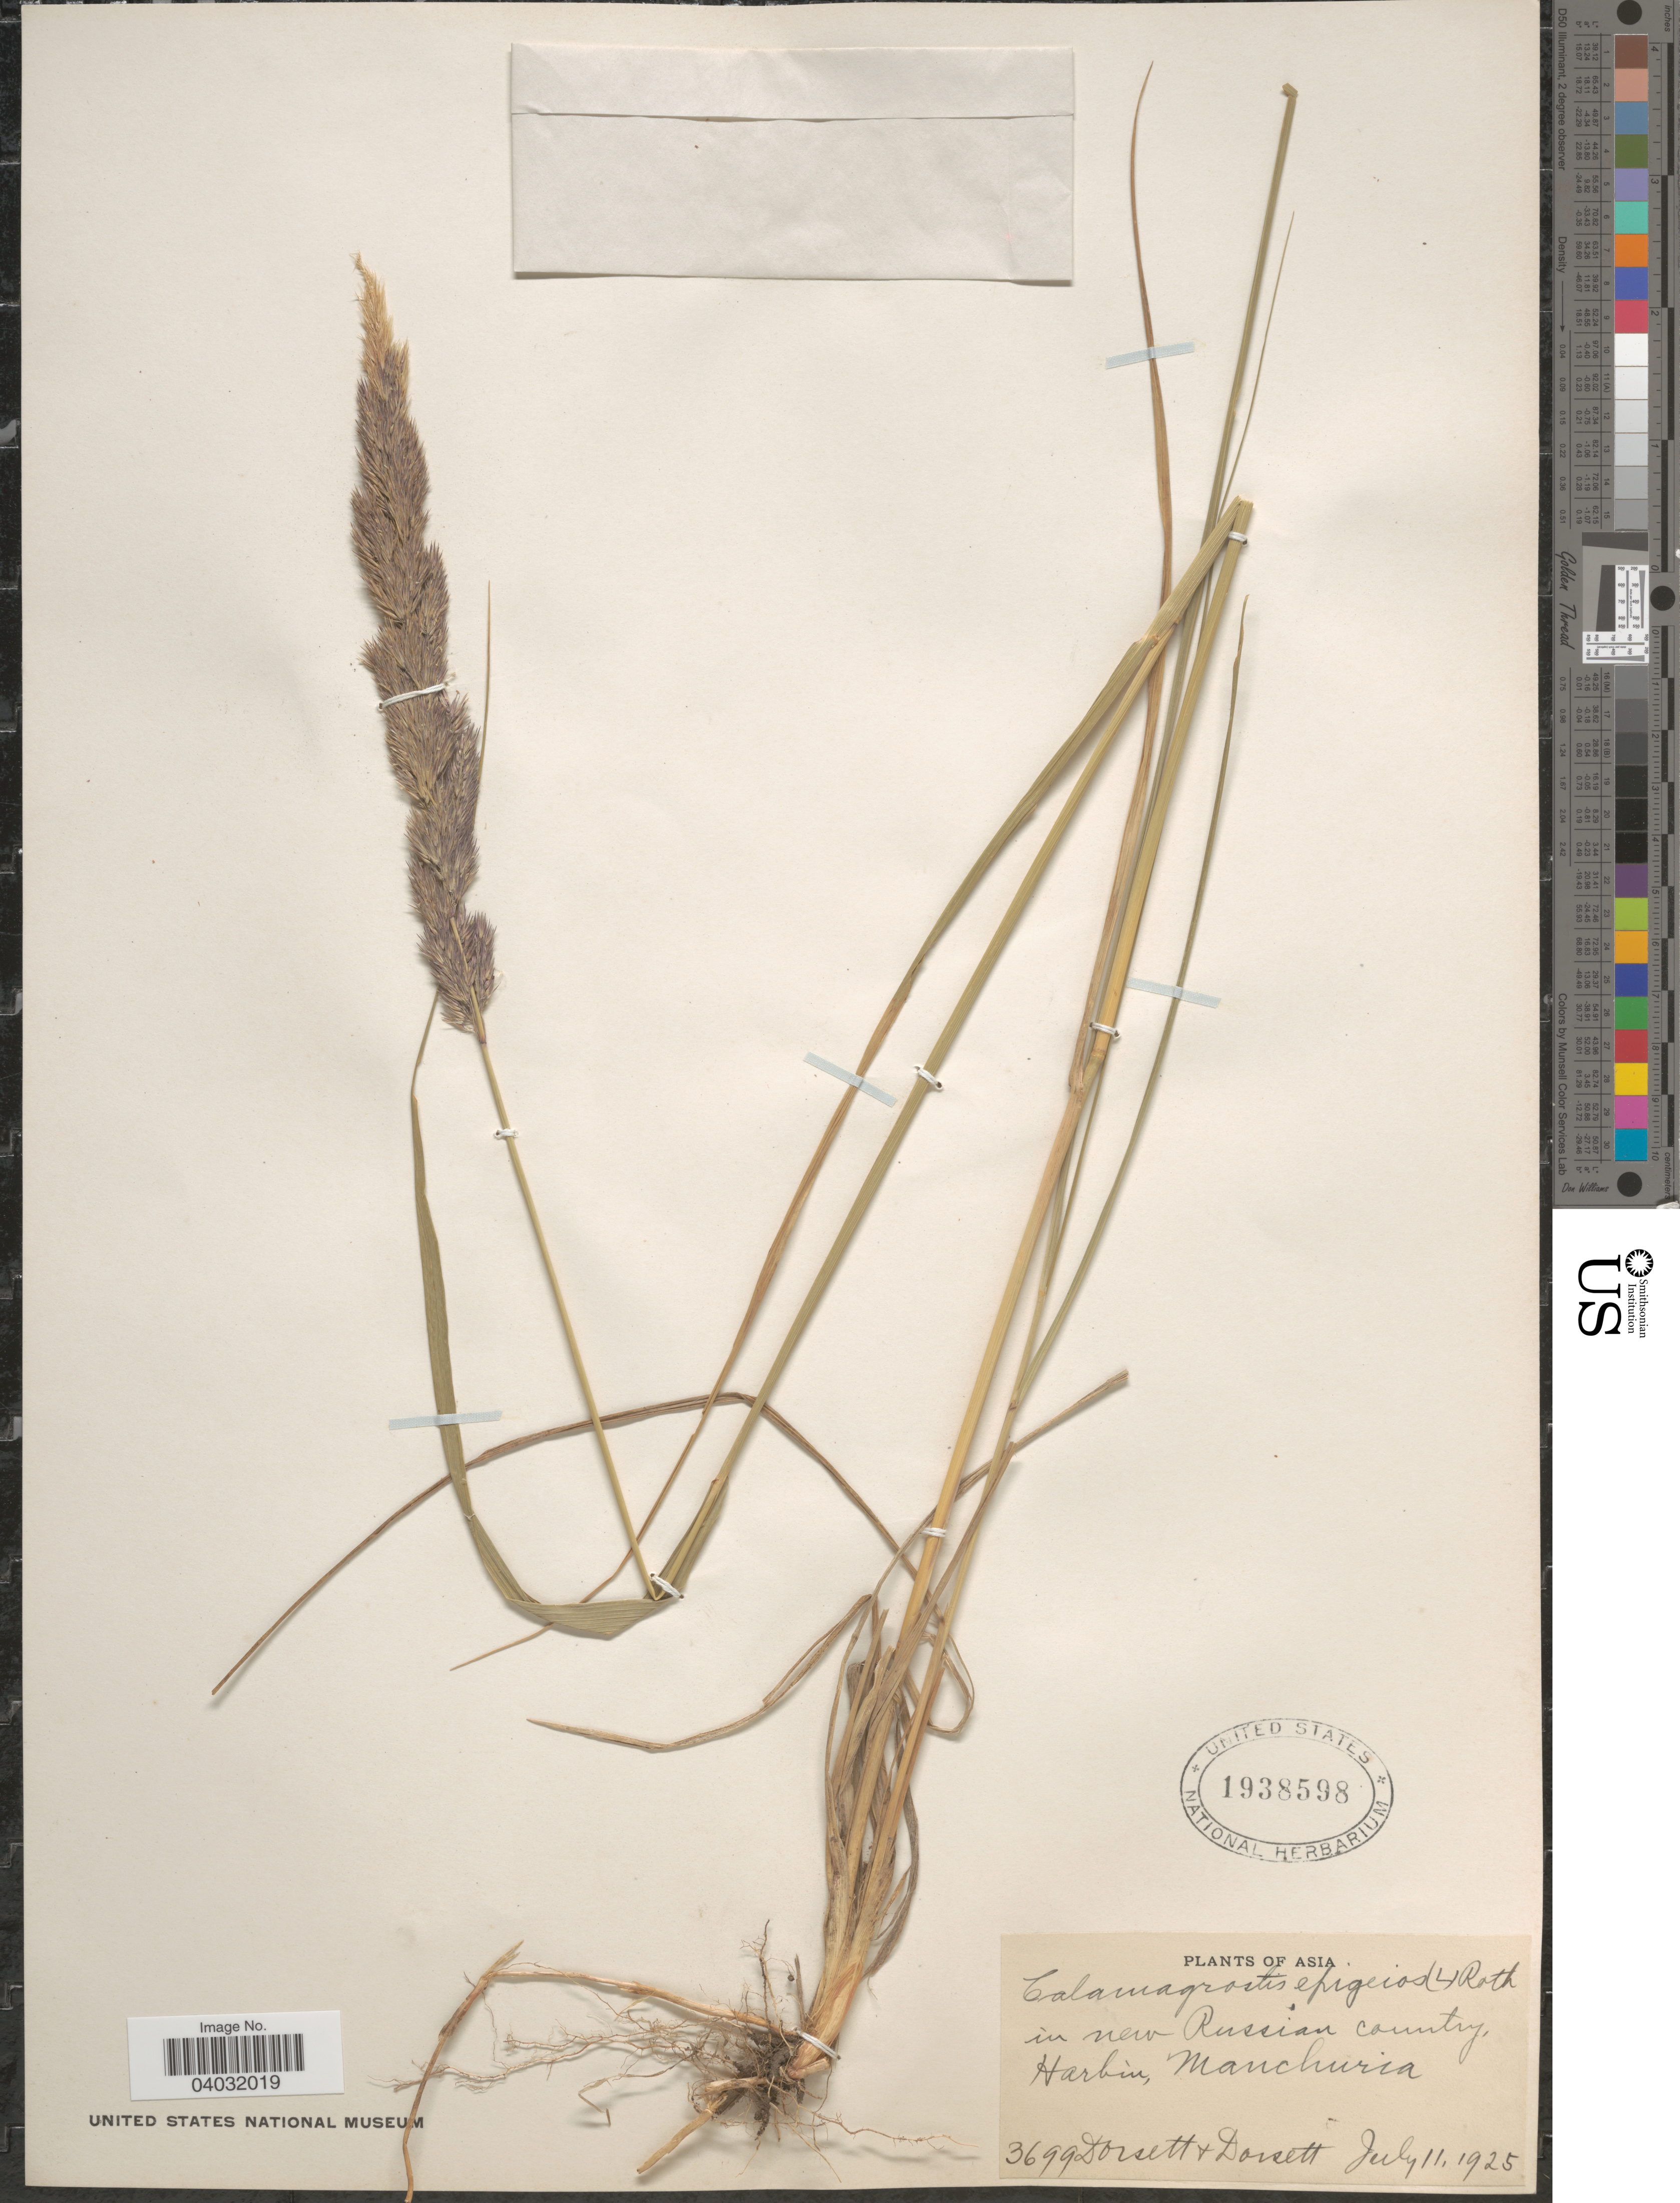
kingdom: Plantae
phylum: Tracheophyta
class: Liliopsida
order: Poales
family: Poaceae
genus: Calamagrostis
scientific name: Calamagrostis epigeios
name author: (L.) Roth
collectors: -- Dorsett & -- Dorsett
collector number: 3699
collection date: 1925-07-11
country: China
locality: Asia. In new Russian country, Harbin, Manchuria.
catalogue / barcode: US 1938598